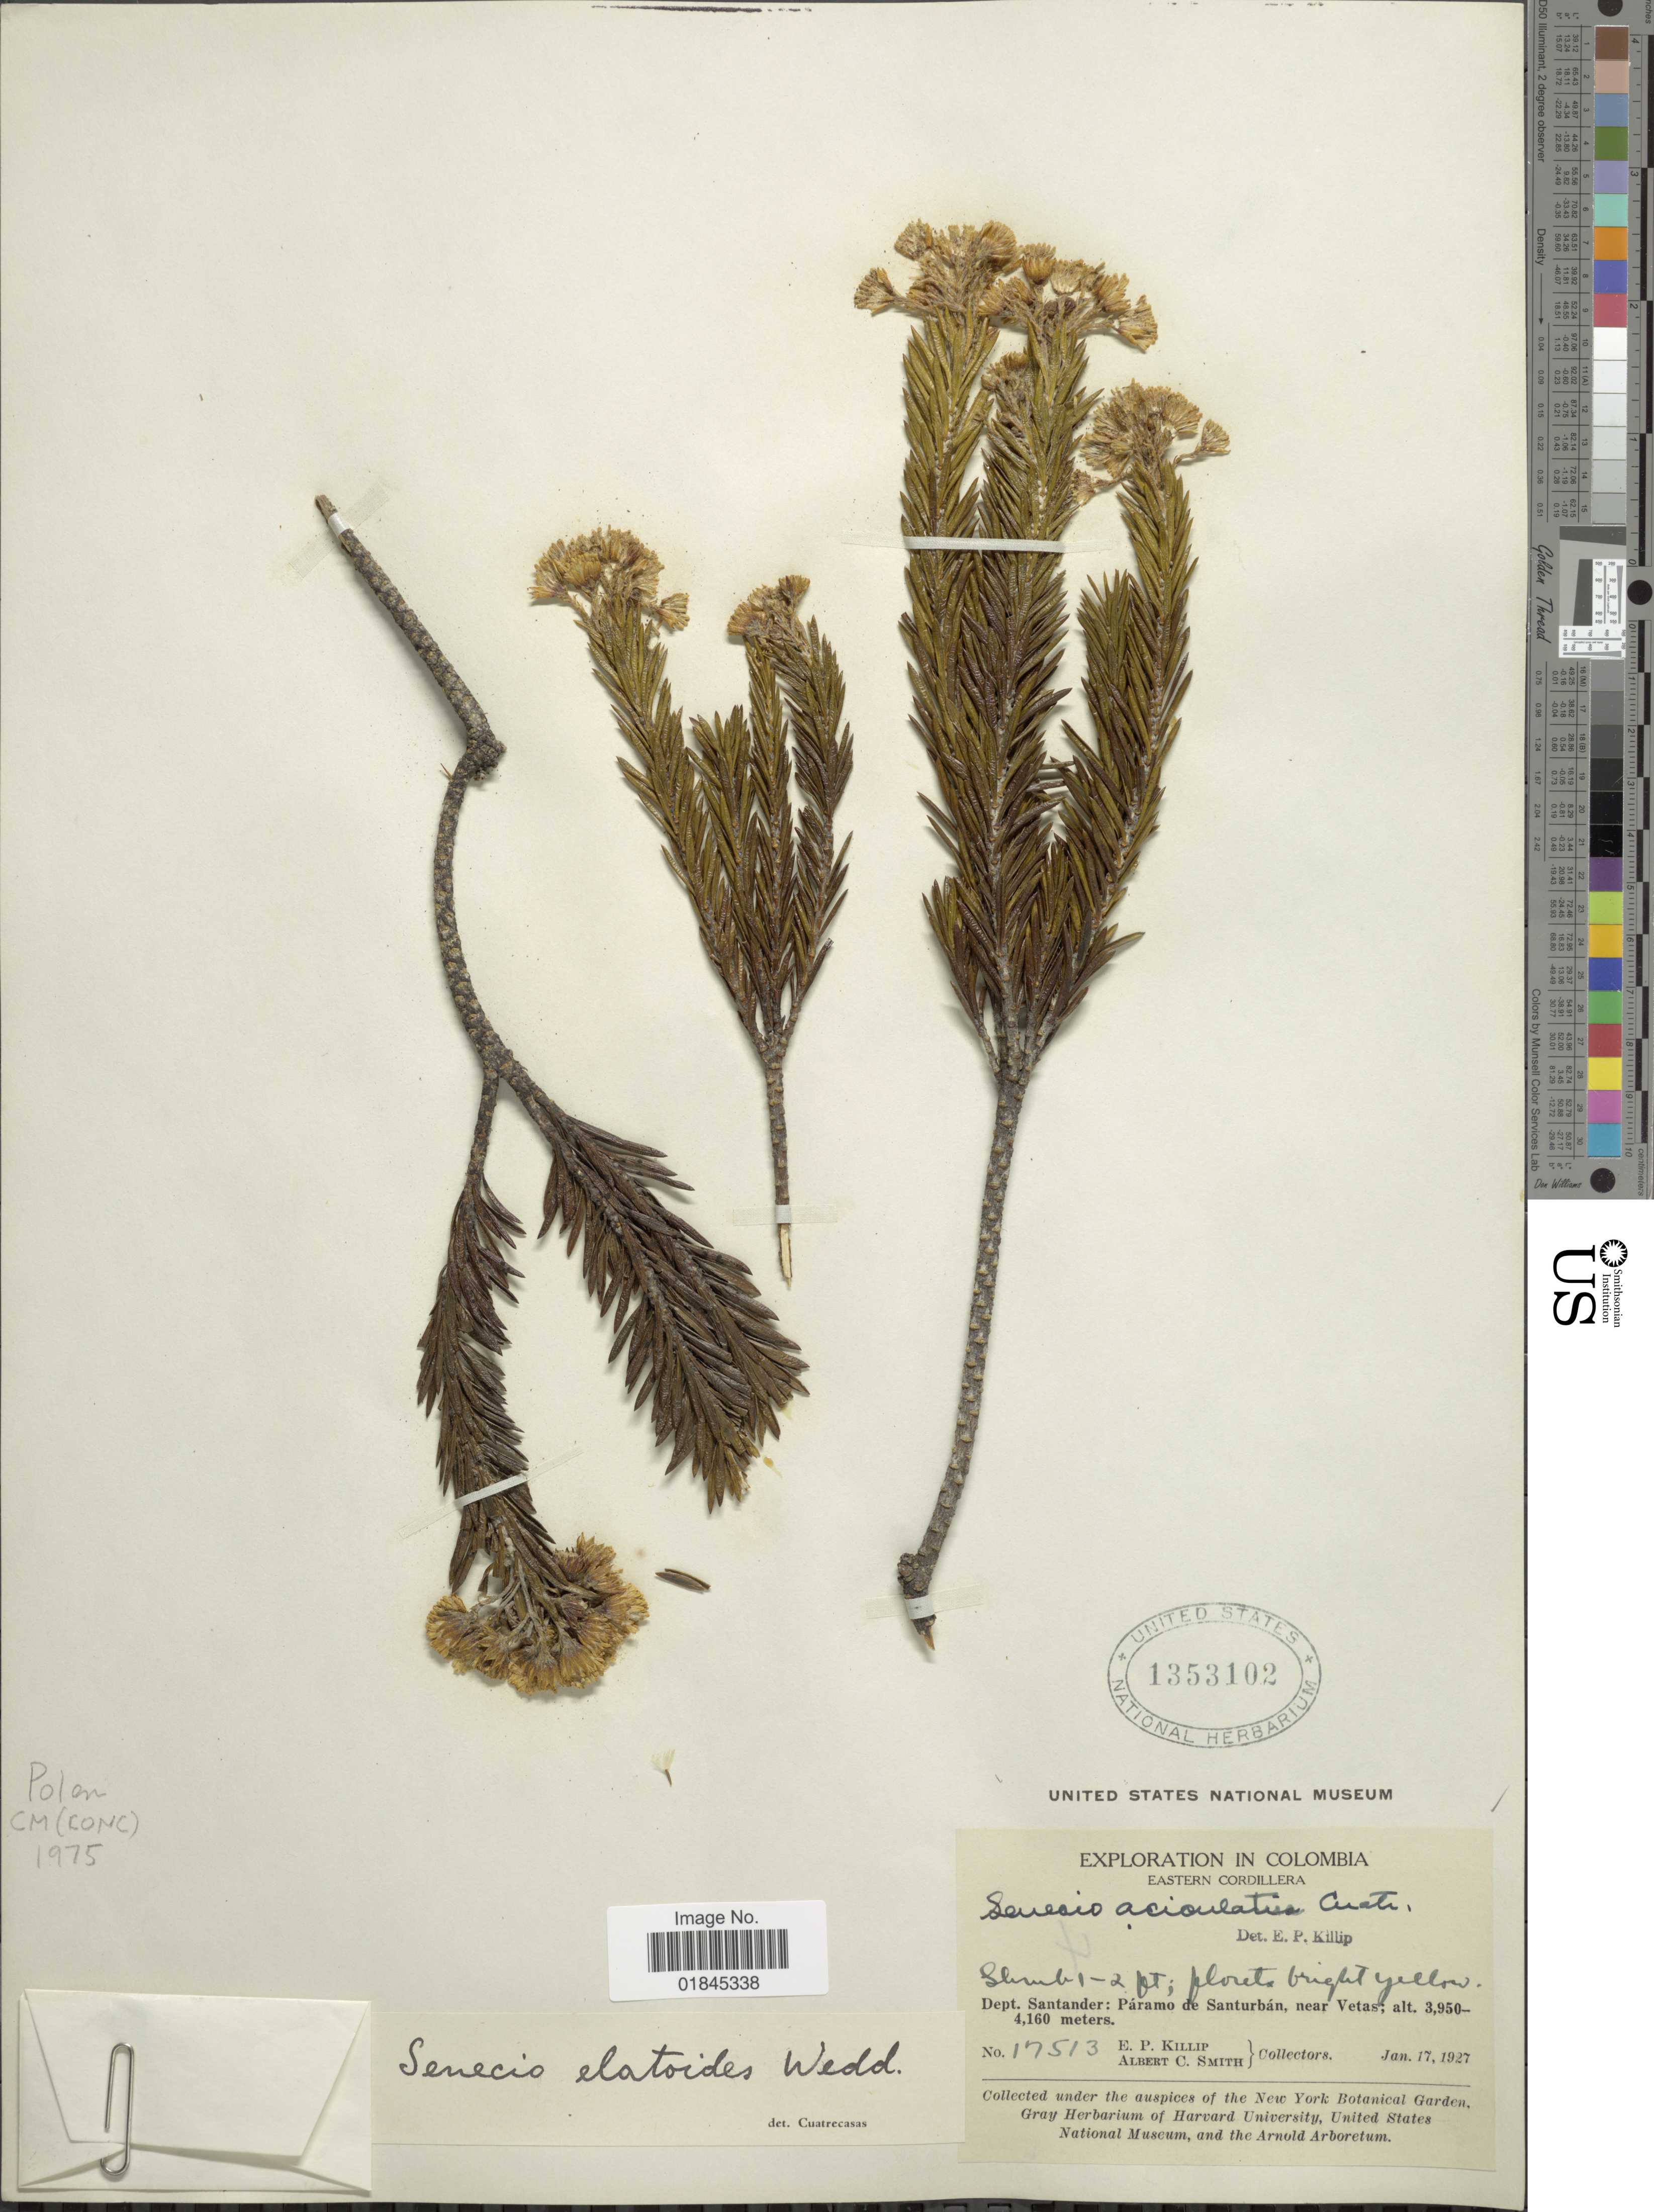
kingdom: Plantae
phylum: Tracheophyta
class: Magnoliopsida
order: Asterales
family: Asteraceae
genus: Pentacalia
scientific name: Pentacalia elatoides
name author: (Wedd.) Cuatrec.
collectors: E. P. Killip & A. C. Smith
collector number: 17513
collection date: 1927-01-17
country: Colombia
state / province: Santander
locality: Eastern Cordillera. Dept. Santander: Páramo de Santurbán, near Vetas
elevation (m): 3950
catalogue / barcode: US 1353102